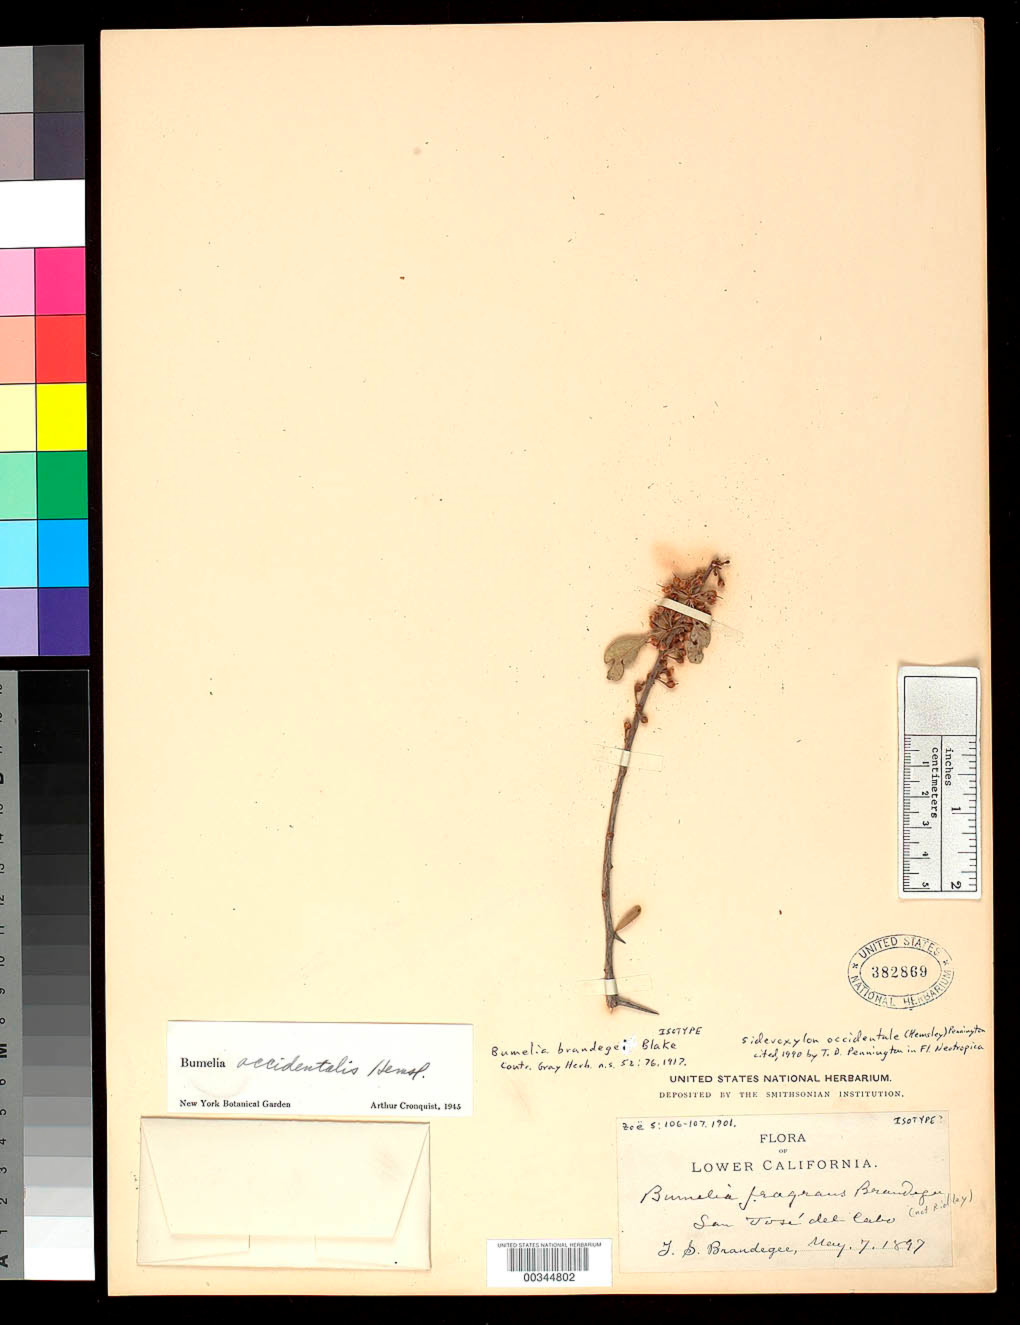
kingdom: Plantae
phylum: Tracheophyta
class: Magnoliopsida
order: Ericales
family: Sapotaceae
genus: Bumelia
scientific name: Bumelia fragrans Brandegee, nom. illeg.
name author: Brandegee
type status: Type Collection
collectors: T. S. Brandegee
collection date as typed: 07 May 1897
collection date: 1897-05-07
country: Mexico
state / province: Baja California Sur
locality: San José del Cabo.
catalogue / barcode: US 382869